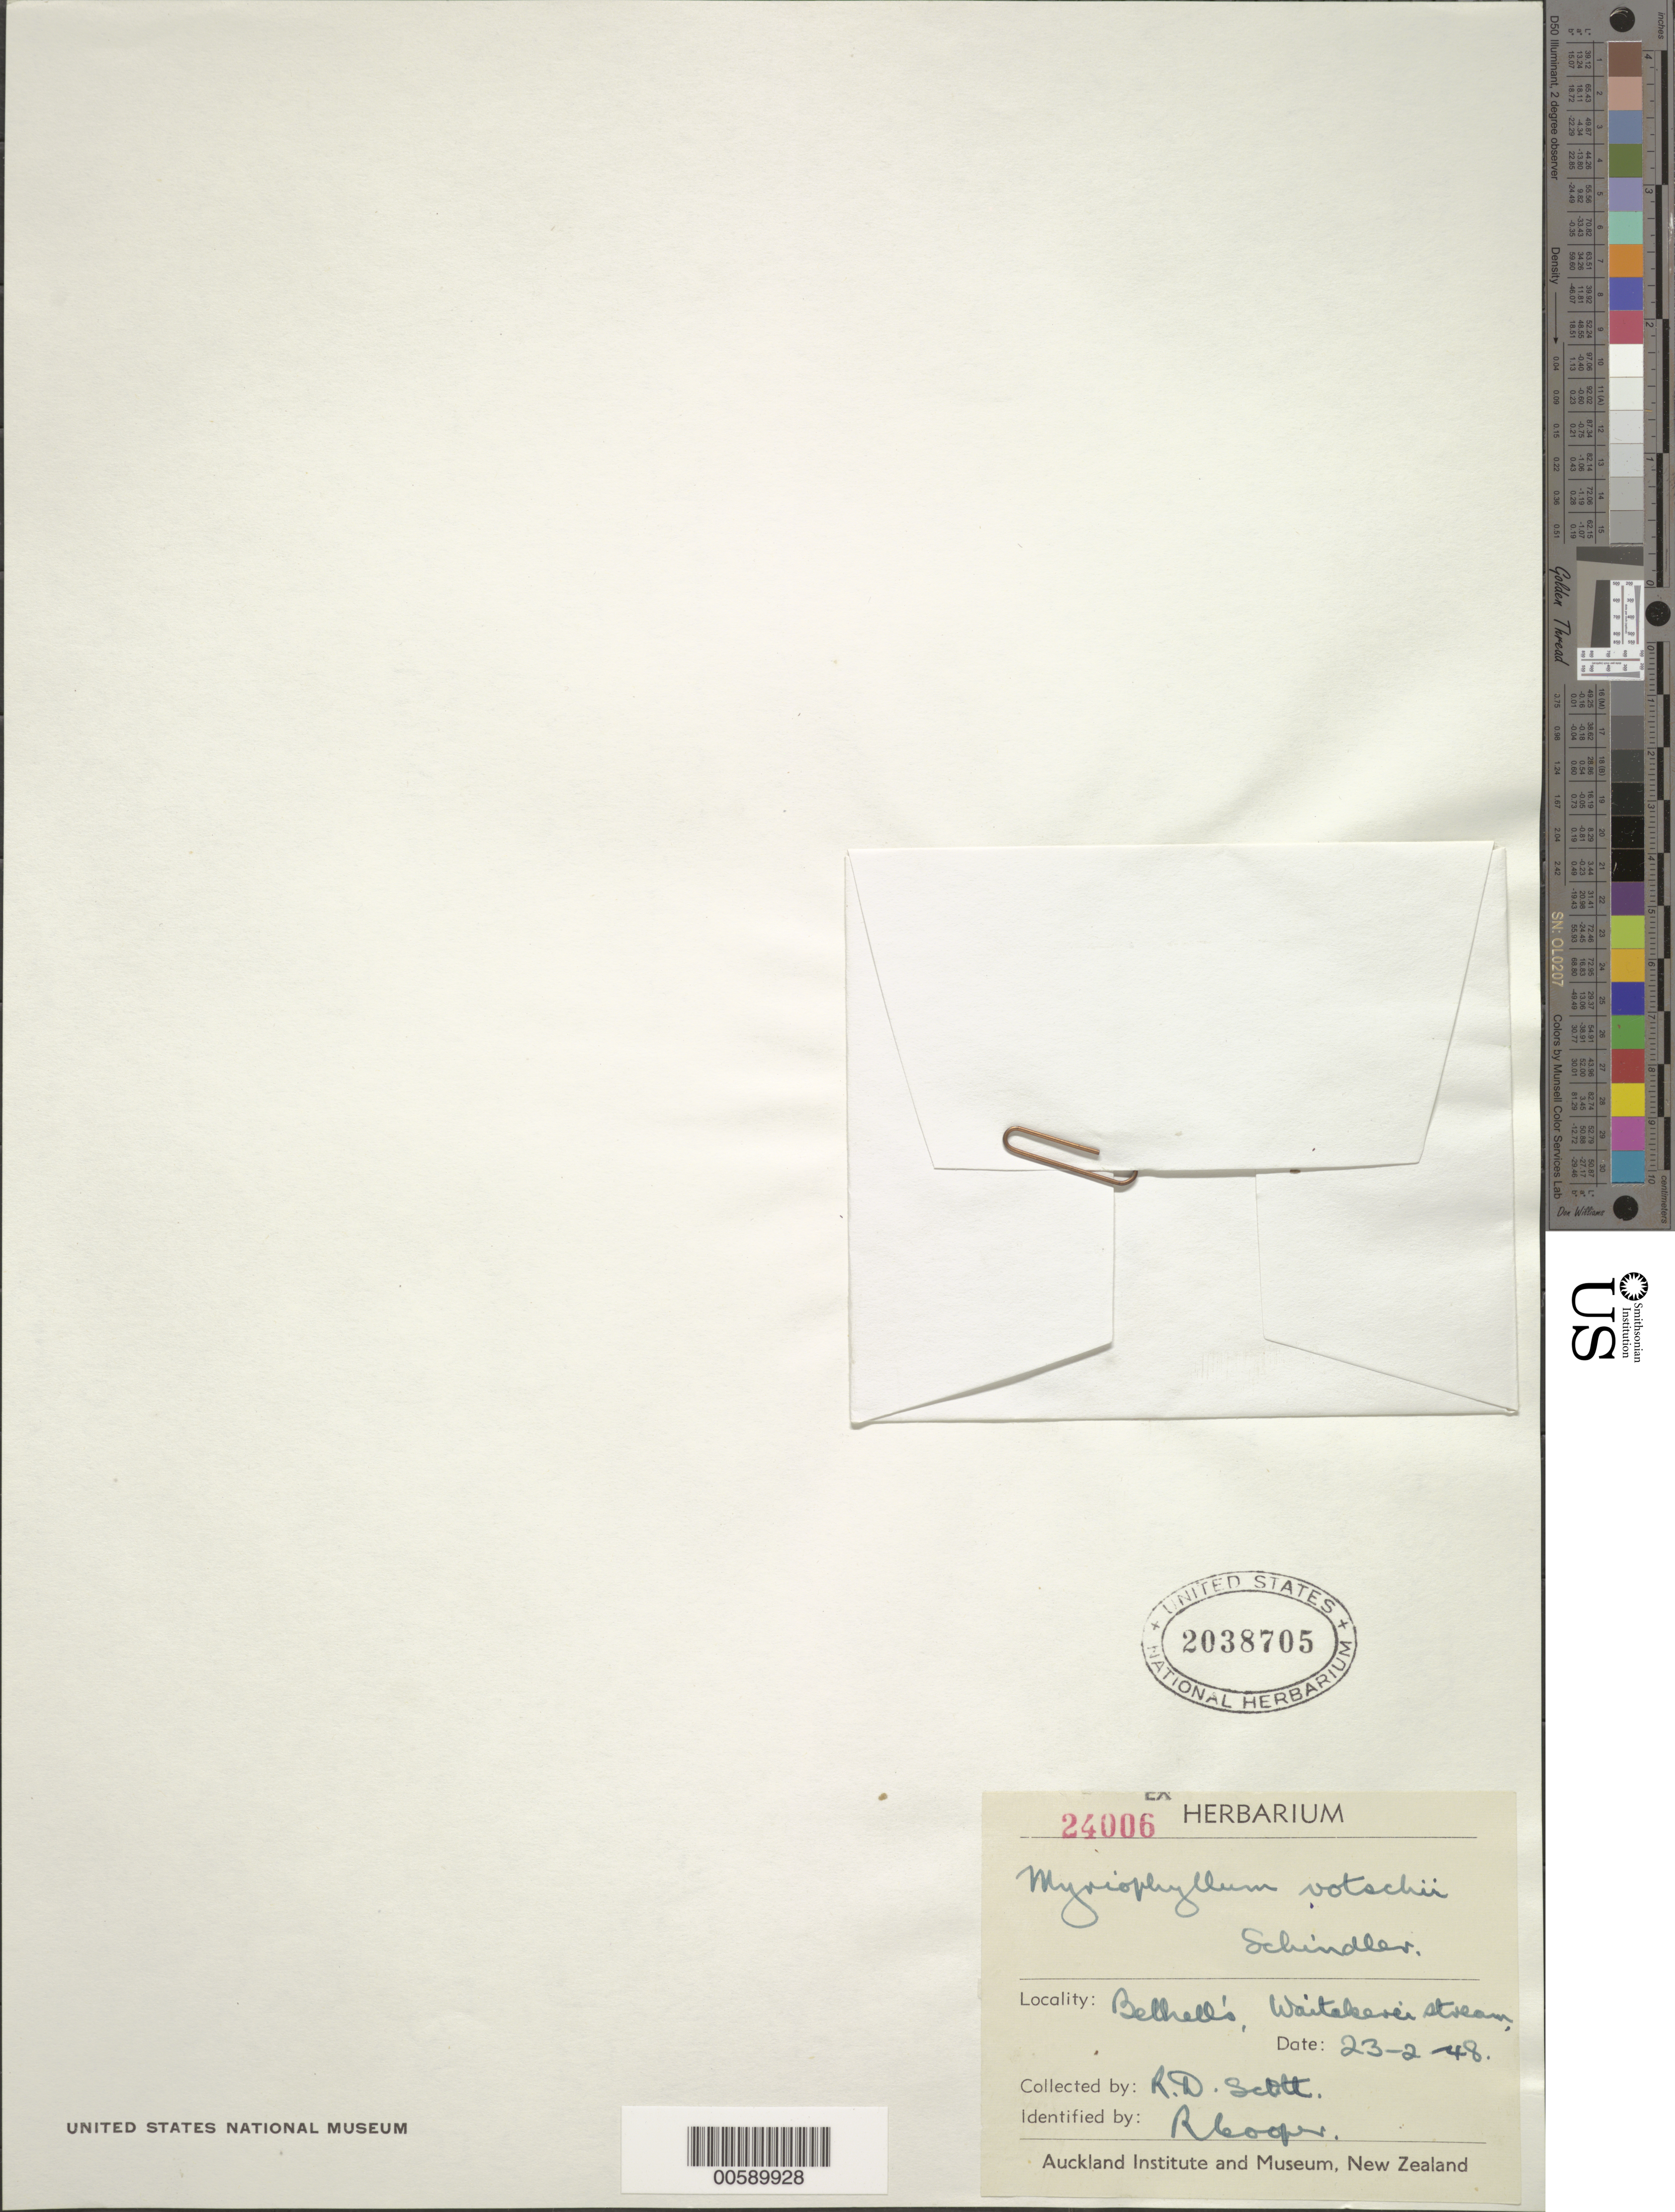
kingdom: Plantae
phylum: Tracheophyta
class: Magnoliopsida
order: Saxifragales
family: Haloragaceae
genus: Myriophyllum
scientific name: Myriophyllum votschii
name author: Schindl.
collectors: R. D. Scott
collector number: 24006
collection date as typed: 23 Feb 1948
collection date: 1948-02-23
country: New Zealand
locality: Belhell's, Waitekever stream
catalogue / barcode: US 2038705